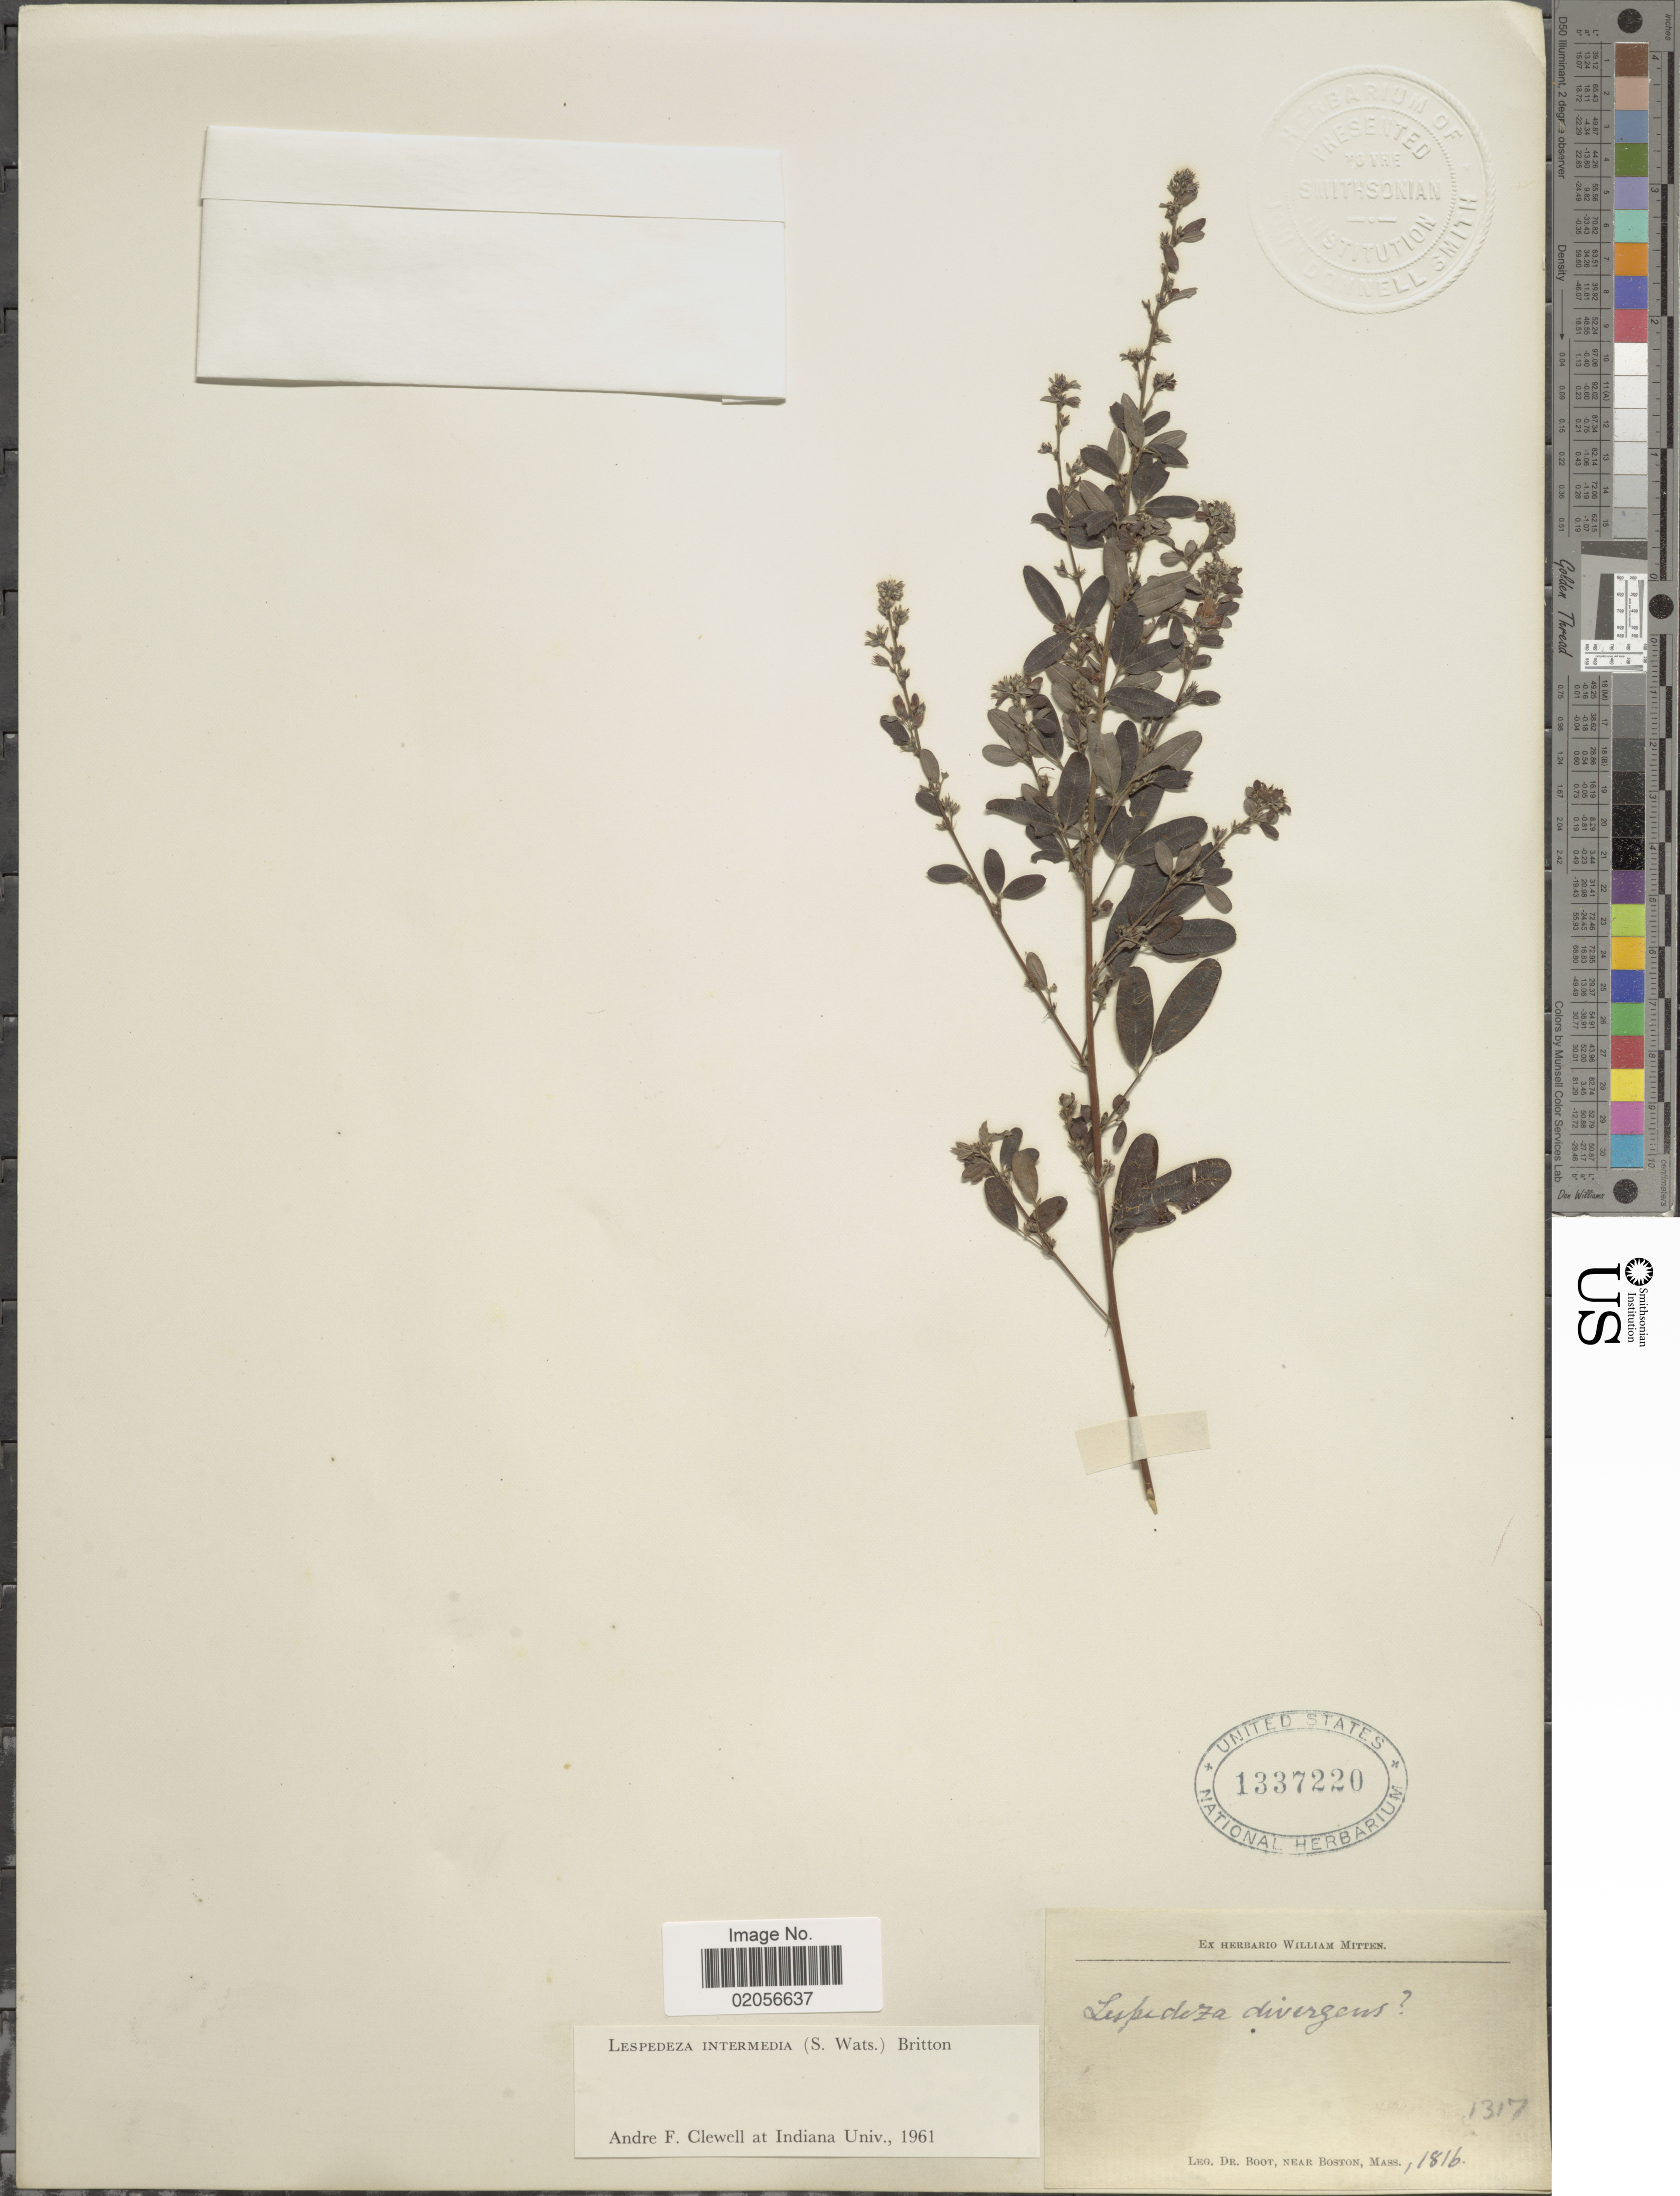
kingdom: Plantae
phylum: Tracheophyta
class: Magnoliopsida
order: Fabales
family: Fabaceae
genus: Lespedeza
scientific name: Lespedeza intermedia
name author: (S. Watson) Britton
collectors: Boot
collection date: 1816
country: United States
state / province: Massachusetts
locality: Near Boston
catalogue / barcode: US 1337220